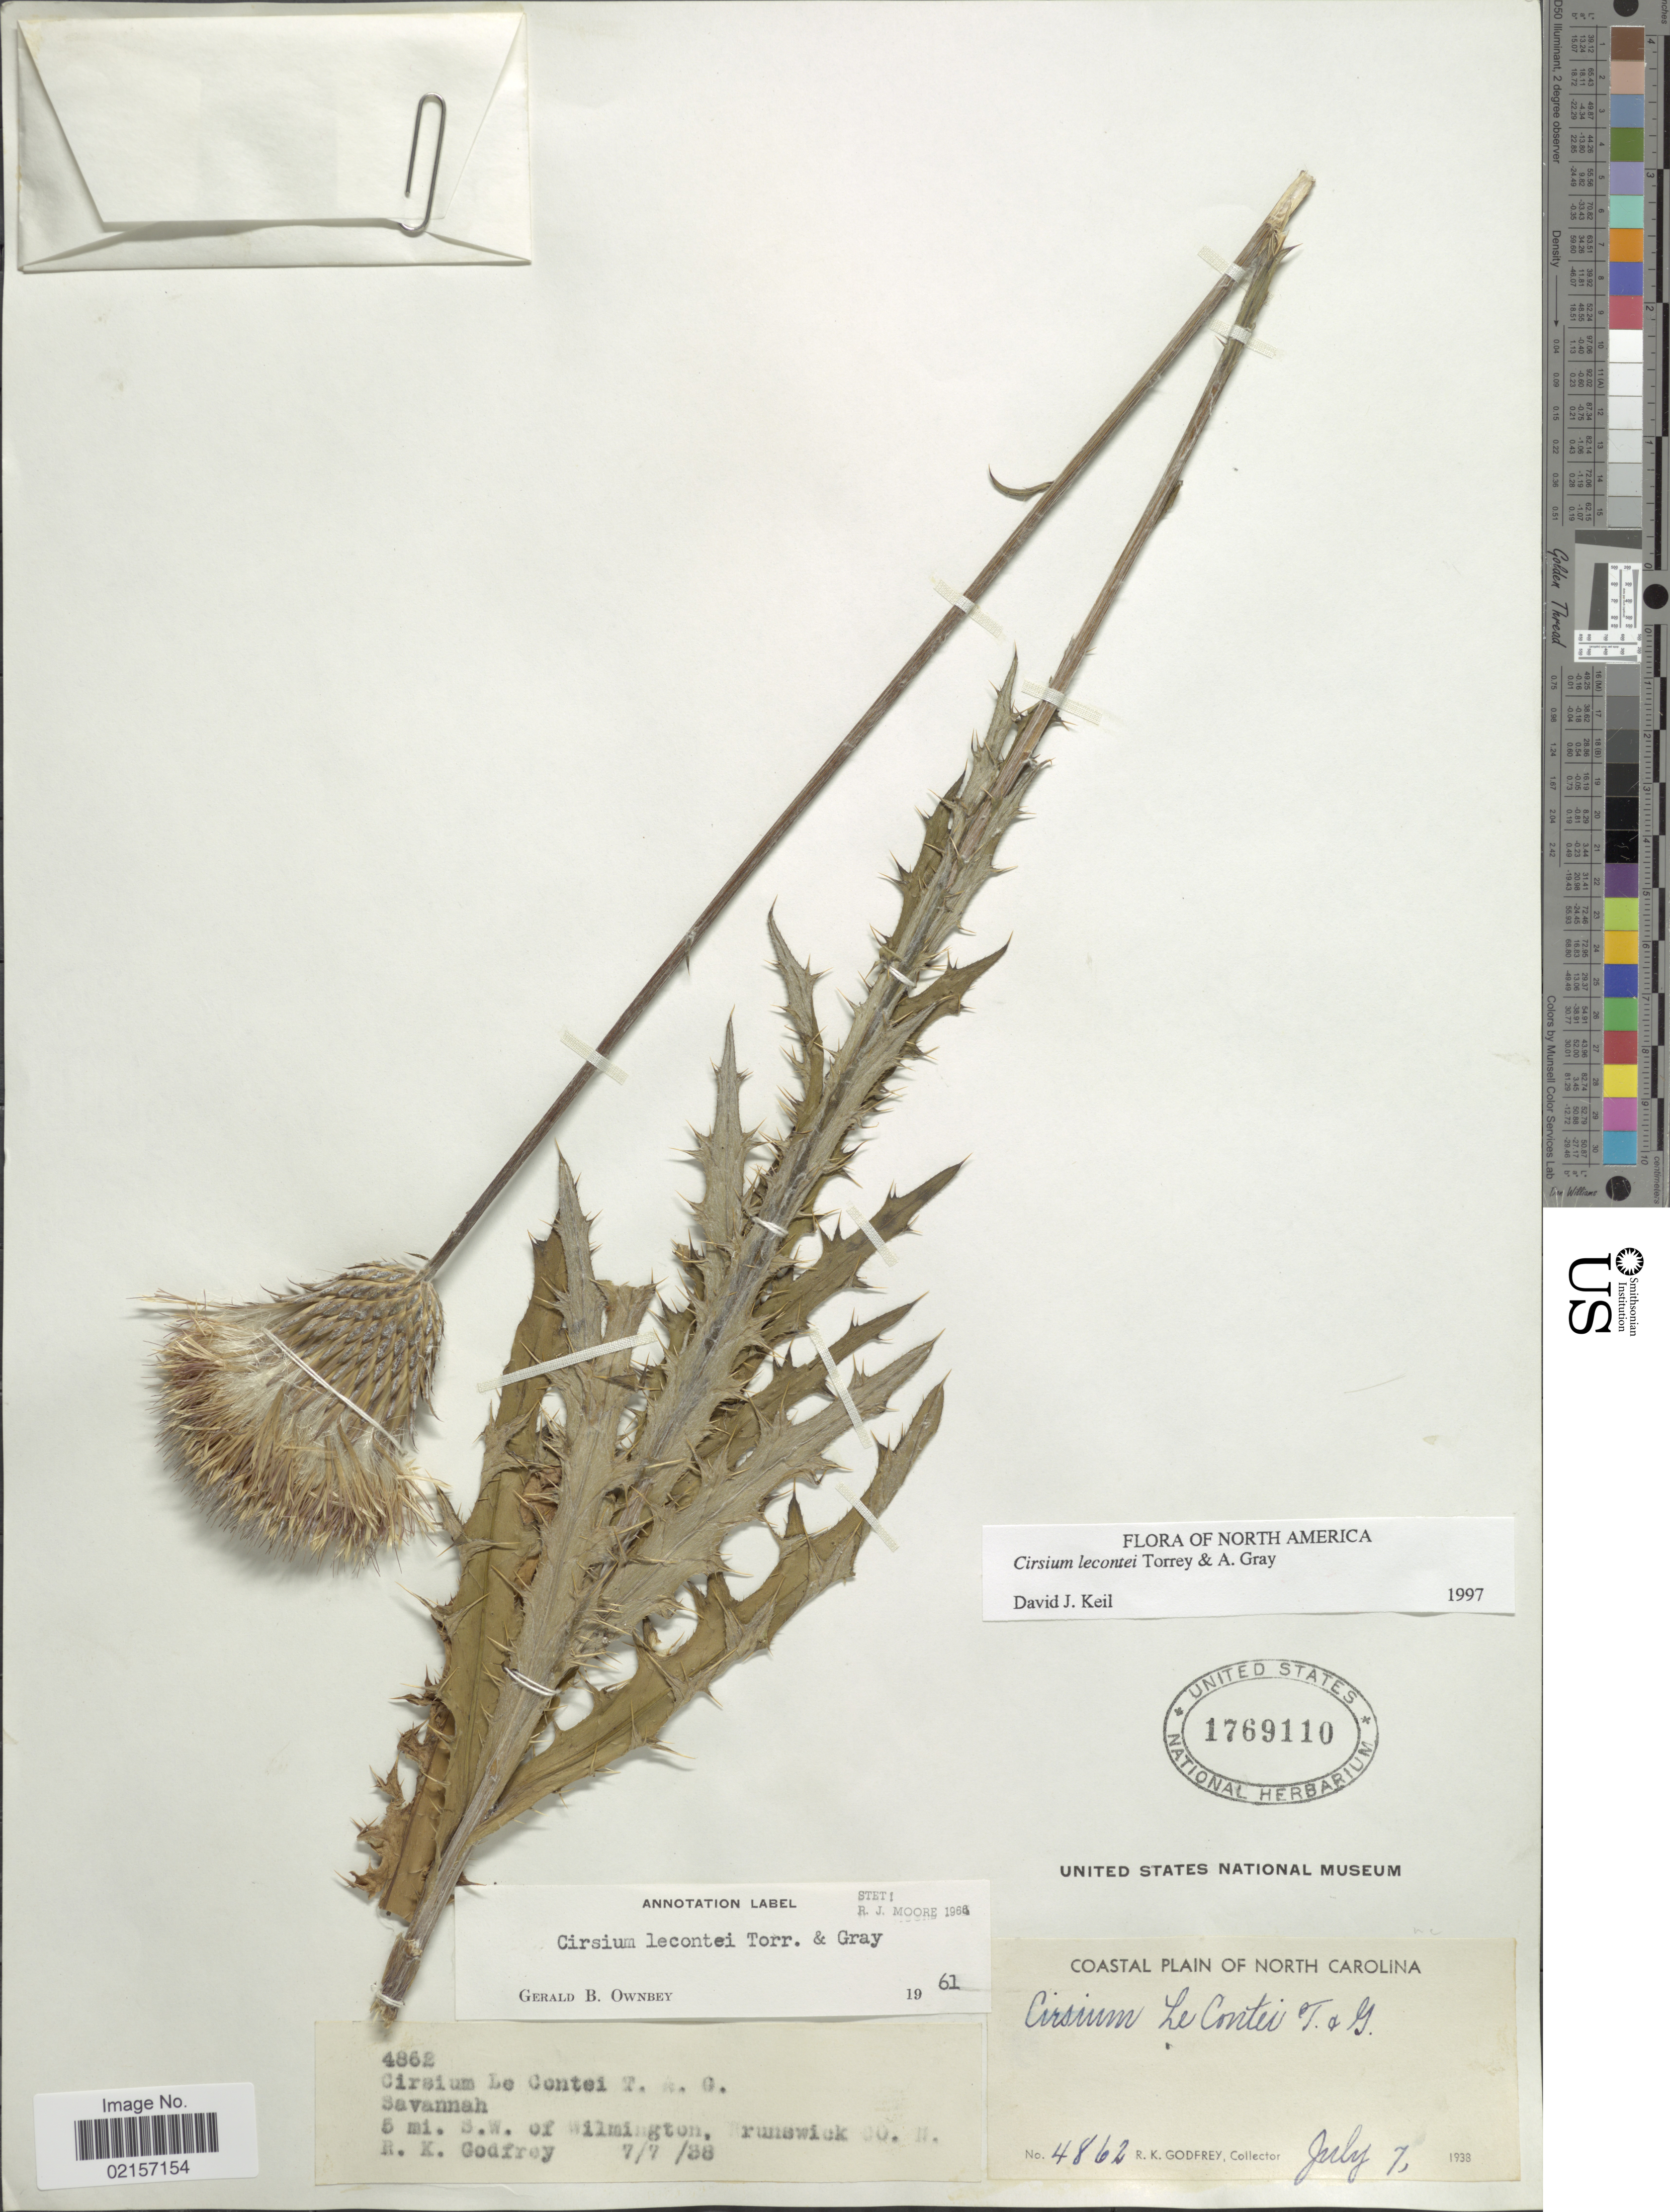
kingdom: Plantae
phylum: Tracheophyta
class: Magnoliopsida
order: Asterales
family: Asteraceae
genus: Cirsium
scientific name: Cirsium lecontei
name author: Torr. & A. Gray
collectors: R. K. Godfrey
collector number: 4862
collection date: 1938-07-07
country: United States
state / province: North Carolina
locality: Coastal Plain of North Carolina, Savannah, 5 mi. S.W. of Wilmington, Brunswick Co.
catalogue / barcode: US 1769110